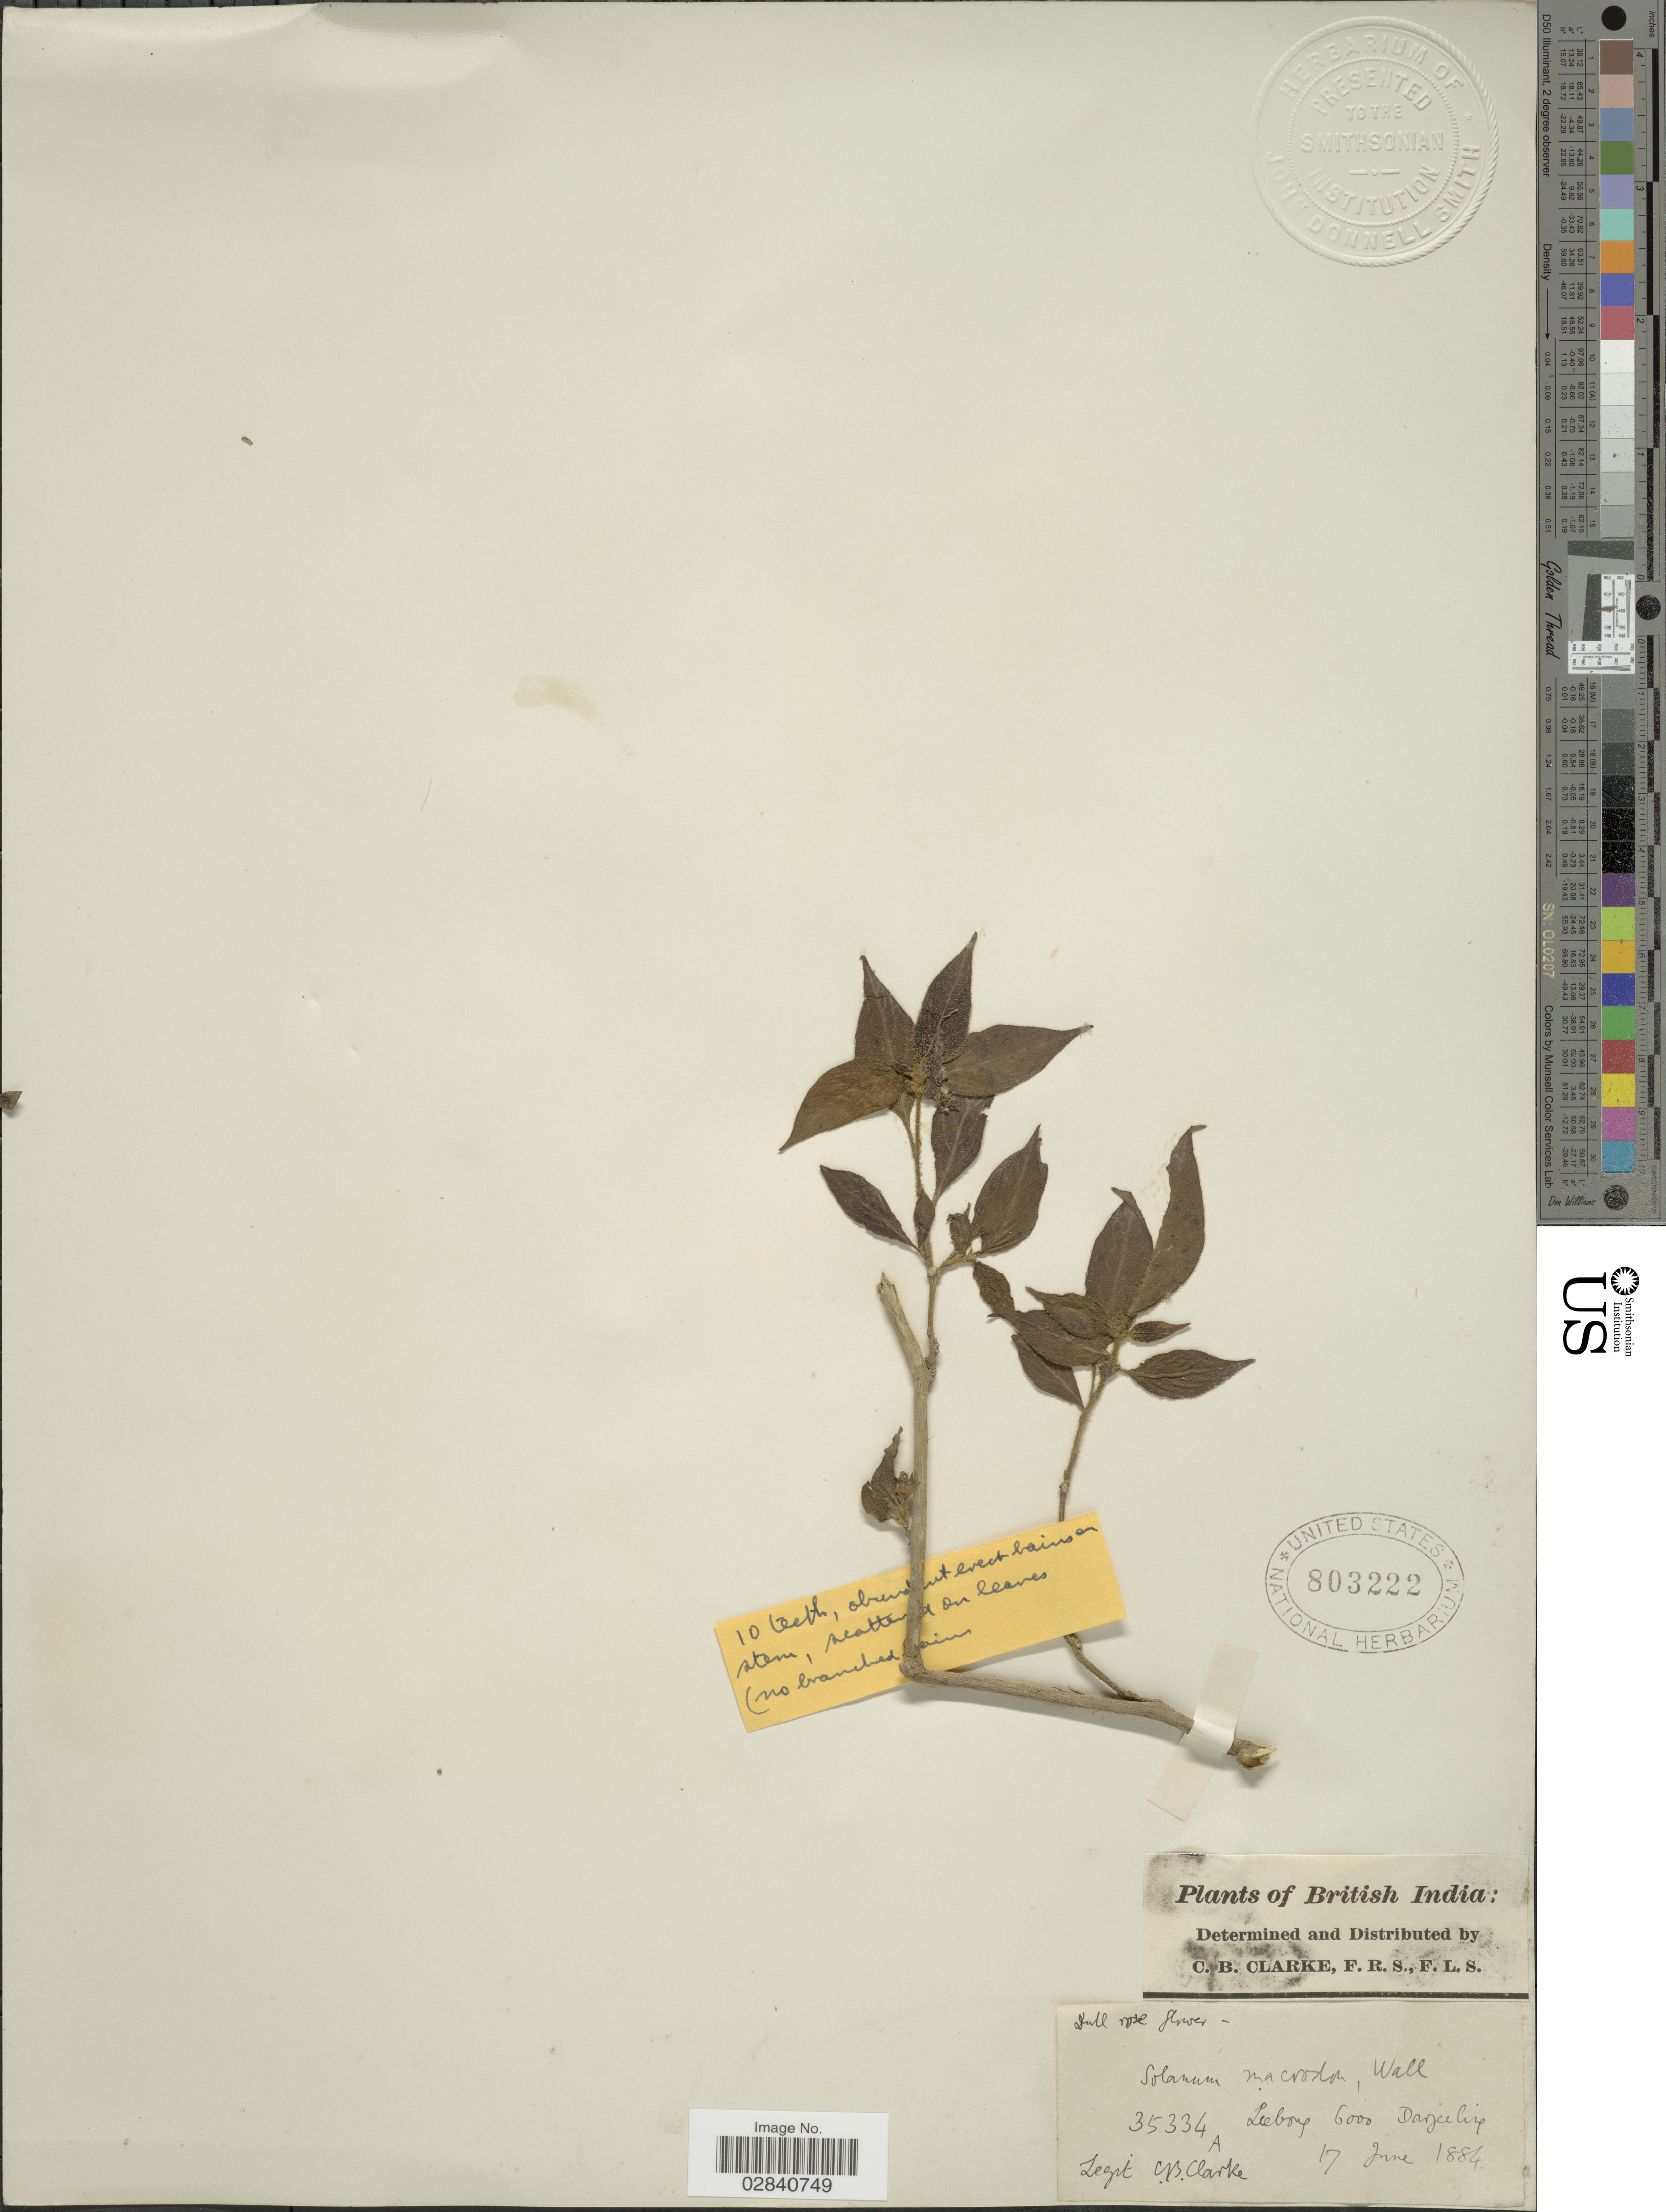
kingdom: Plantae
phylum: Tracheophyta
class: Magnoliopsida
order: Solanales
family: Solanaceae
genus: Lycianthes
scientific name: Lycianthes biflora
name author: (Lour.) Bitter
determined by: Knapp, S. D.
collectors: C. B. Clarke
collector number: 35334A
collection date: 1884-06-17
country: India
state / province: West Bengal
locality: British India: Leebong, Darjeeling.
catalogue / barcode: US 803222